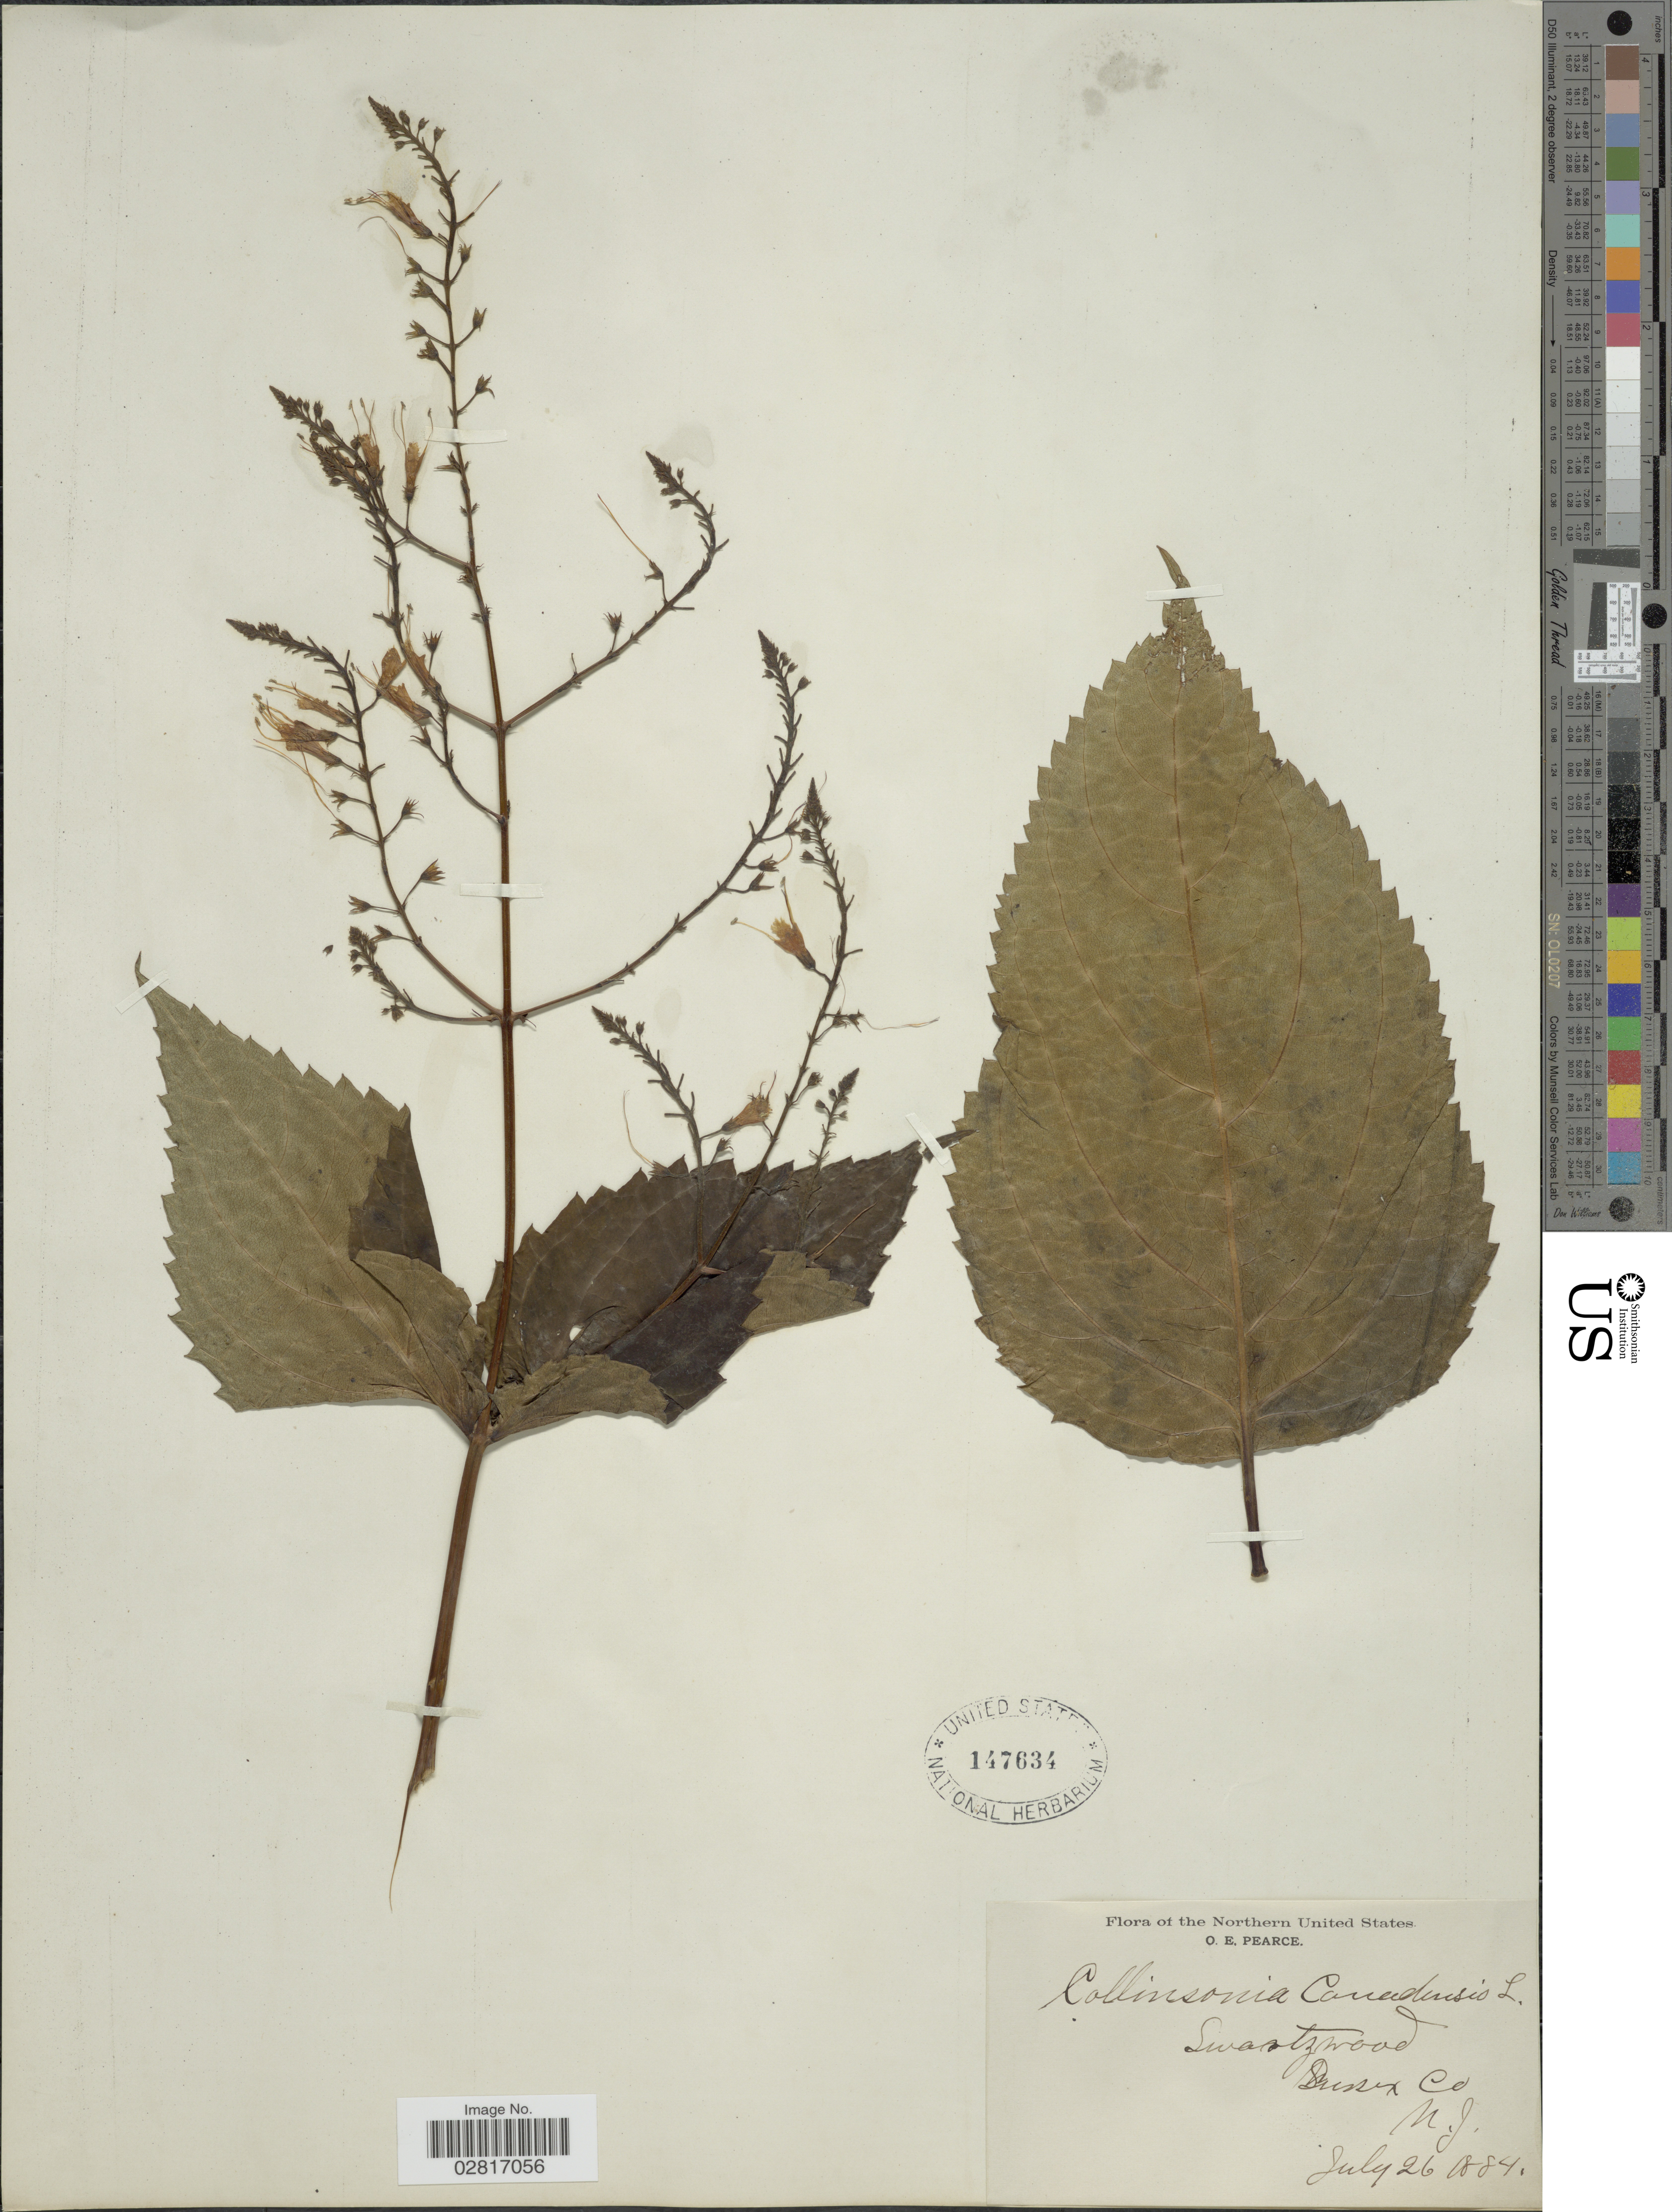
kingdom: Plantae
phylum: Tracheophyta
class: Magnoliopsida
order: Lamiales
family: Lamiaceae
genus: Collinsonia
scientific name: Collinsonia canadensis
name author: L.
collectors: O. E. Pearce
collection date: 1884-07-26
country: United States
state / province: New Jersey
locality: Northern United States, Swartzwood, Sussex Co.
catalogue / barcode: US 147634